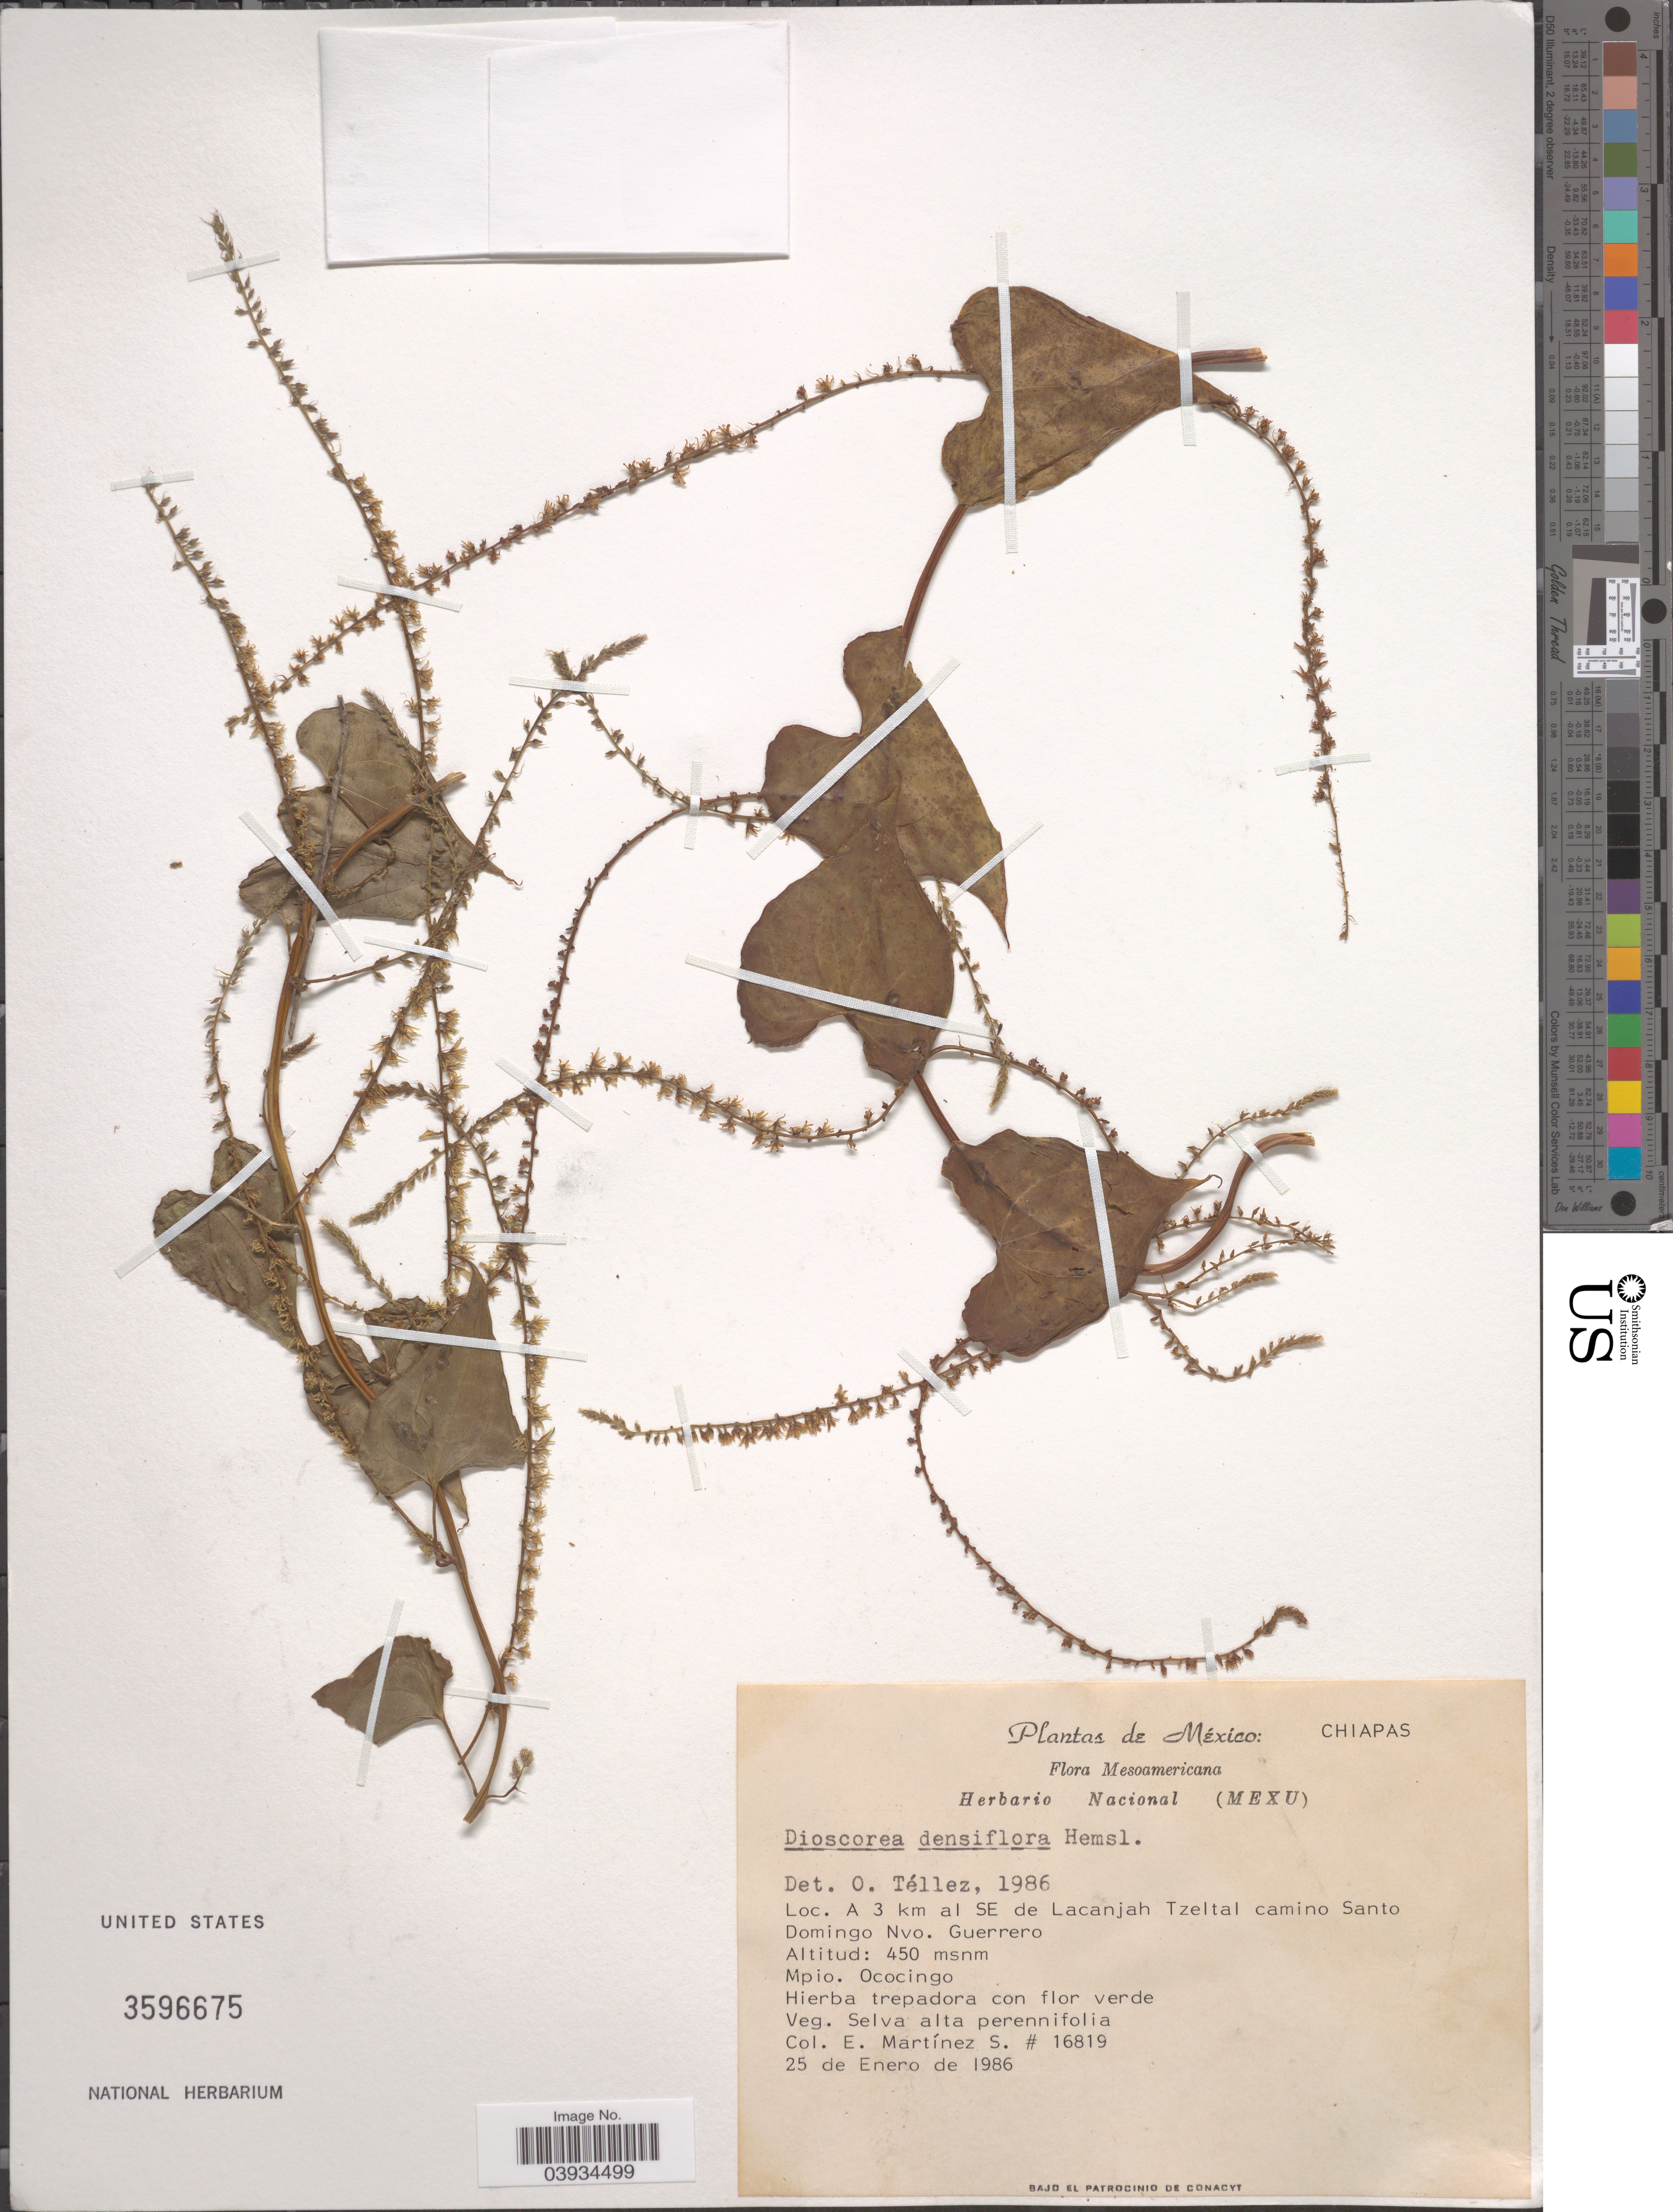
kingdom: Plantae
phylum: Tracheophyta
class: Liliopsida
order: Dioscoreales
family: Dioscoreaceae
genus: Dioscorea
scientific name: Dioscorea densiflora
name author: Hemsl.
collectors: E. M. Martínez S.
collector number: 16819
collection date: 1986-01-25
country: Mexico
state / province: Chiapas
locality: Mesoamericana. A 3 km al SE de Lacanjah Tzeltal camino Santo Domingo Nvo. Guerrero.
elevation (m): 450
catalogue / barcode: US 3596675